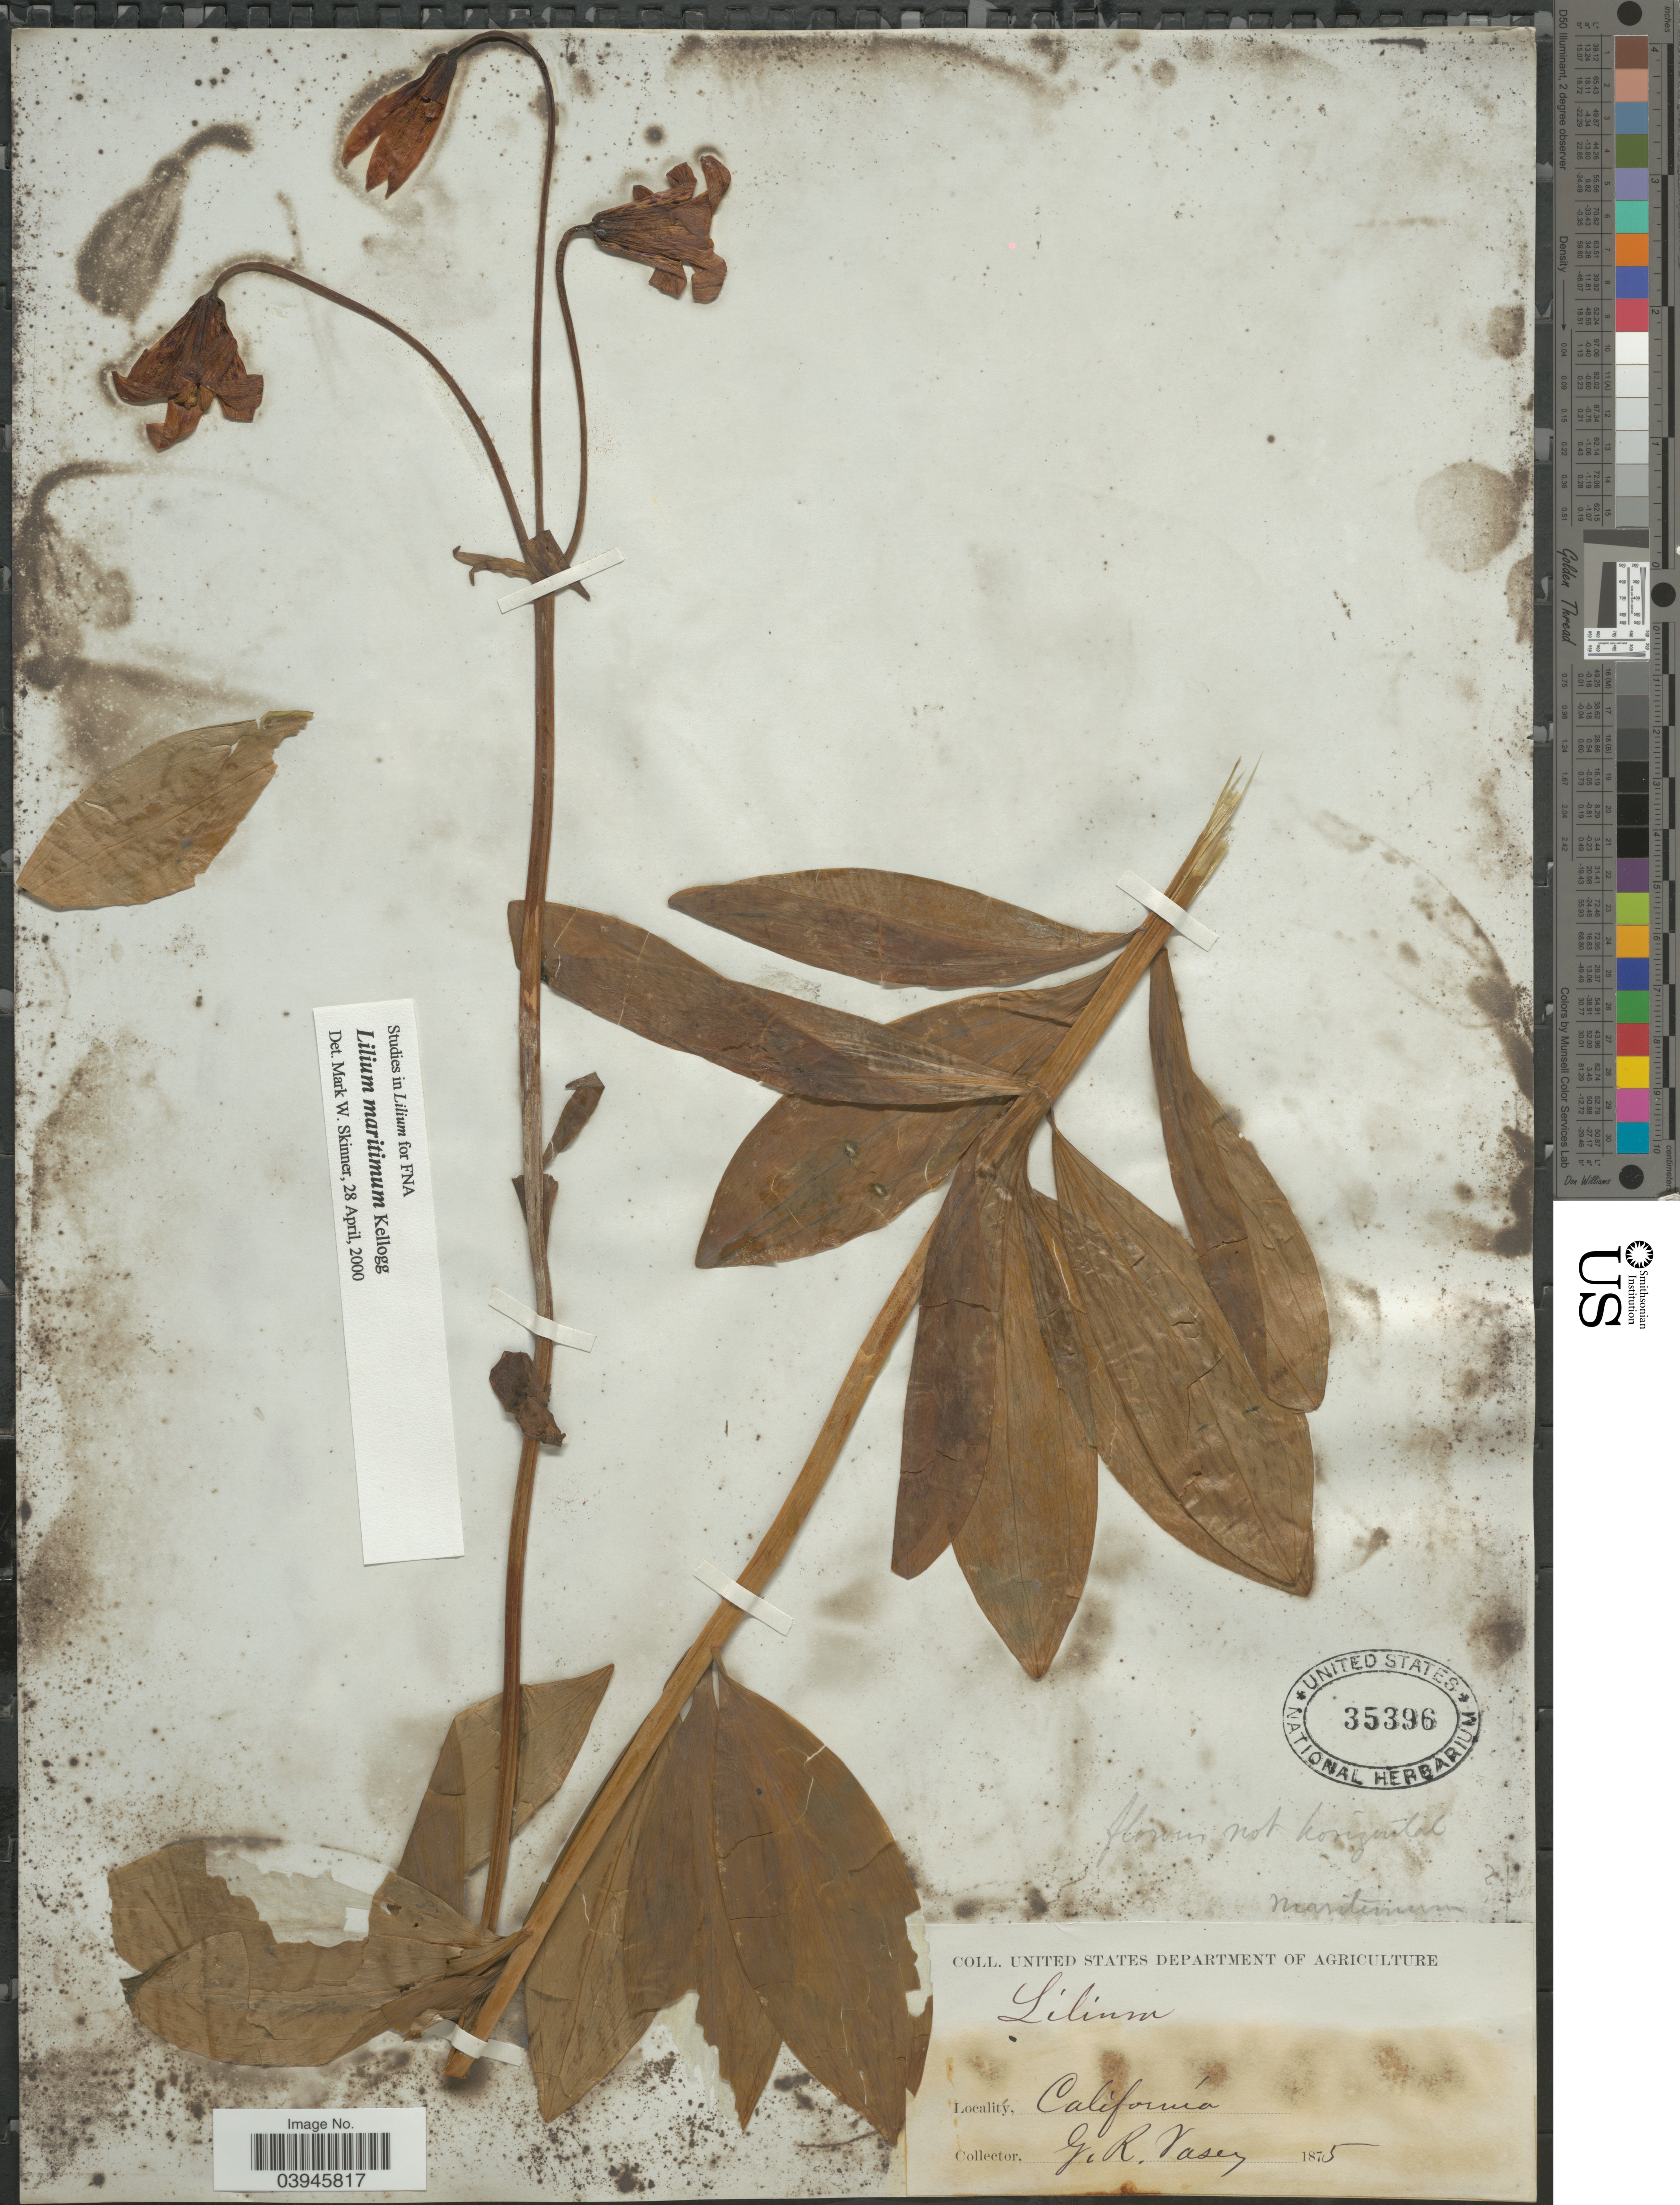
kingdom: Plantae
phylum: Tracheophyta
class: Liliopsida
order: Liliales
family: Liliaceae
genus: Lilium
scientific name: Lilium maritimum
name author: Kellogg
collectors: G. R. Vasey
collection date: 1875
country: United States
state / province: California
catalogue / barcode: US 35396